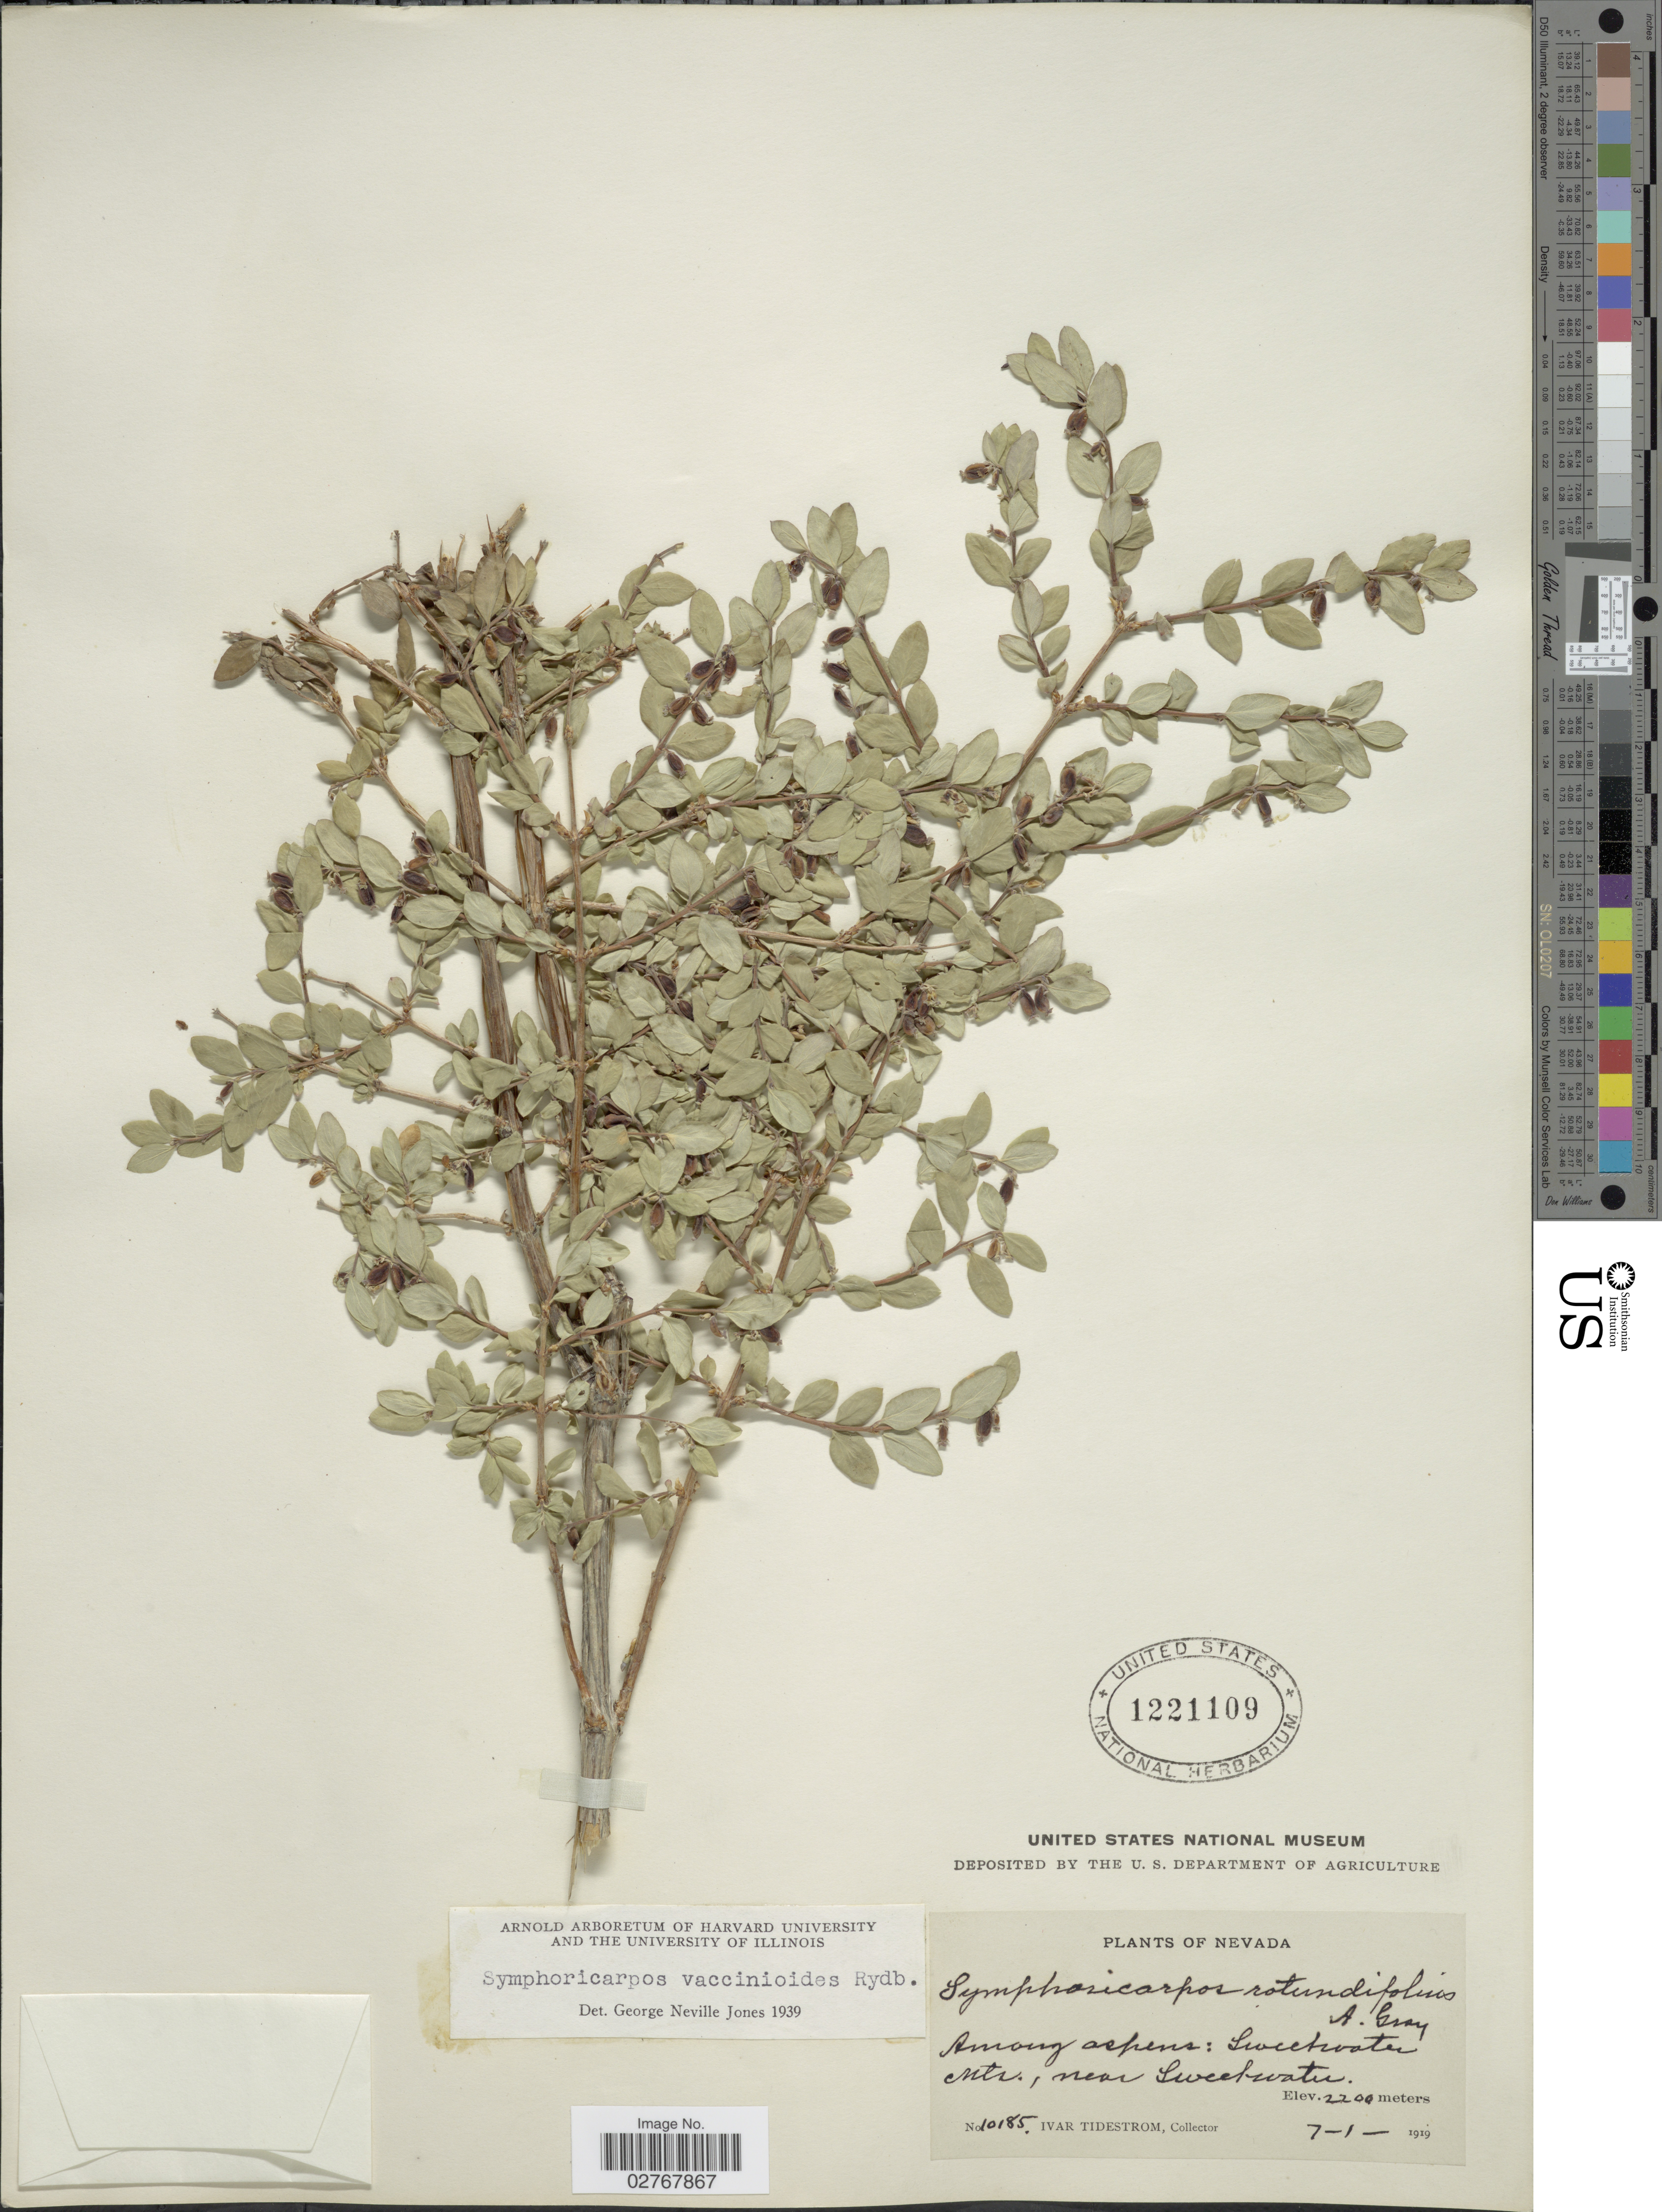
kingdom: Plantae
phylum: Tracheophyta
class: Magnoliopsida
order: Dipsacales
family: Caprifoliaceae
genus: Symphoricarpos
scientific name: Symphoricarpos vaccinioides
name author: Rydb.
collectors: I. F. Tidestrom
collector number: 10185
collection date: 1919-07-01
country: United States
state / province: Nevada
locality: Among aspens: Sweetwater Mts., near Sweetwater.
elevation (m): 2200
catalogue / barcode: US 1221109